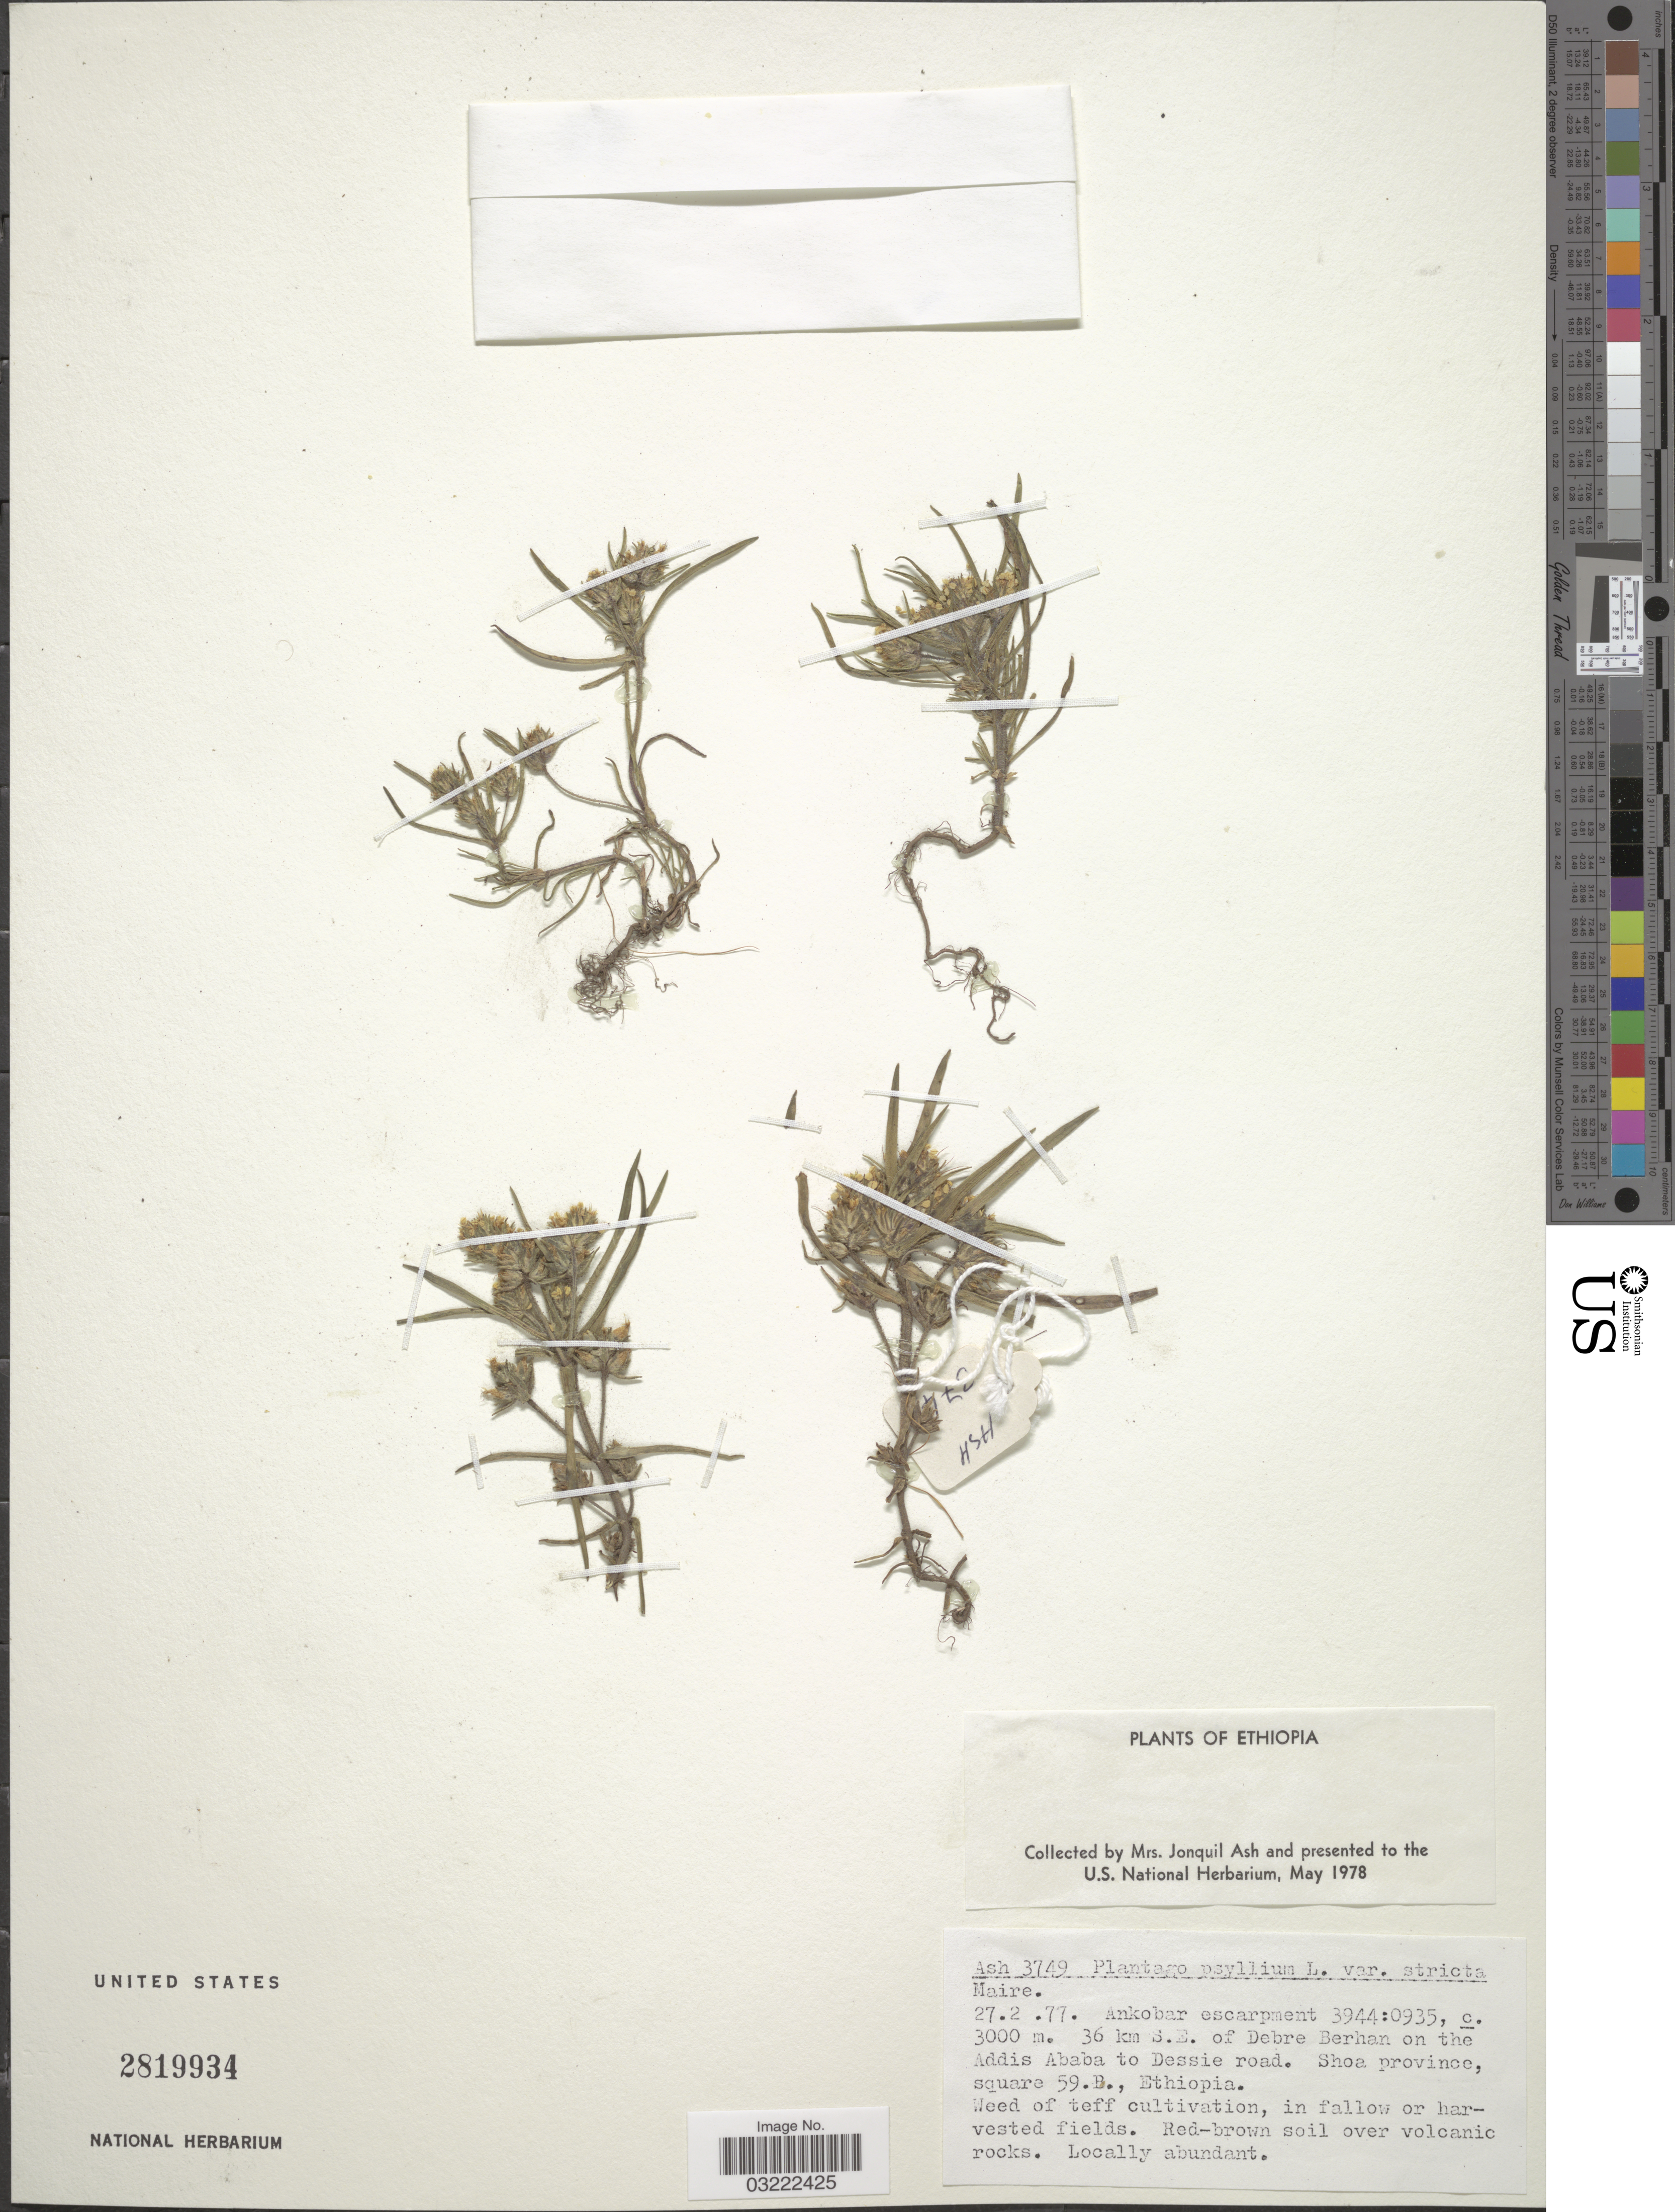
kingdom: Plantae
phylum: Tracheophyta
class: Magnoliopsida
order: Lamiales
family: Plantaginaceae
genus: Plantago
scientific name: Plantago afra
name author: L.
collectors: J. Ash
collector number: Ash3749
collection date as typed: Transcribed d/m/y: 27/2/77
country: Ethiopia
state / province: Addis Ababa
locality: Ankobar escarpment 3944:0935, 36 km S.E. of Debre Berhan on the Addis Ababa to Dessie road. Shoa Province, square 59.B.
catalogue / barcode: US 2819934